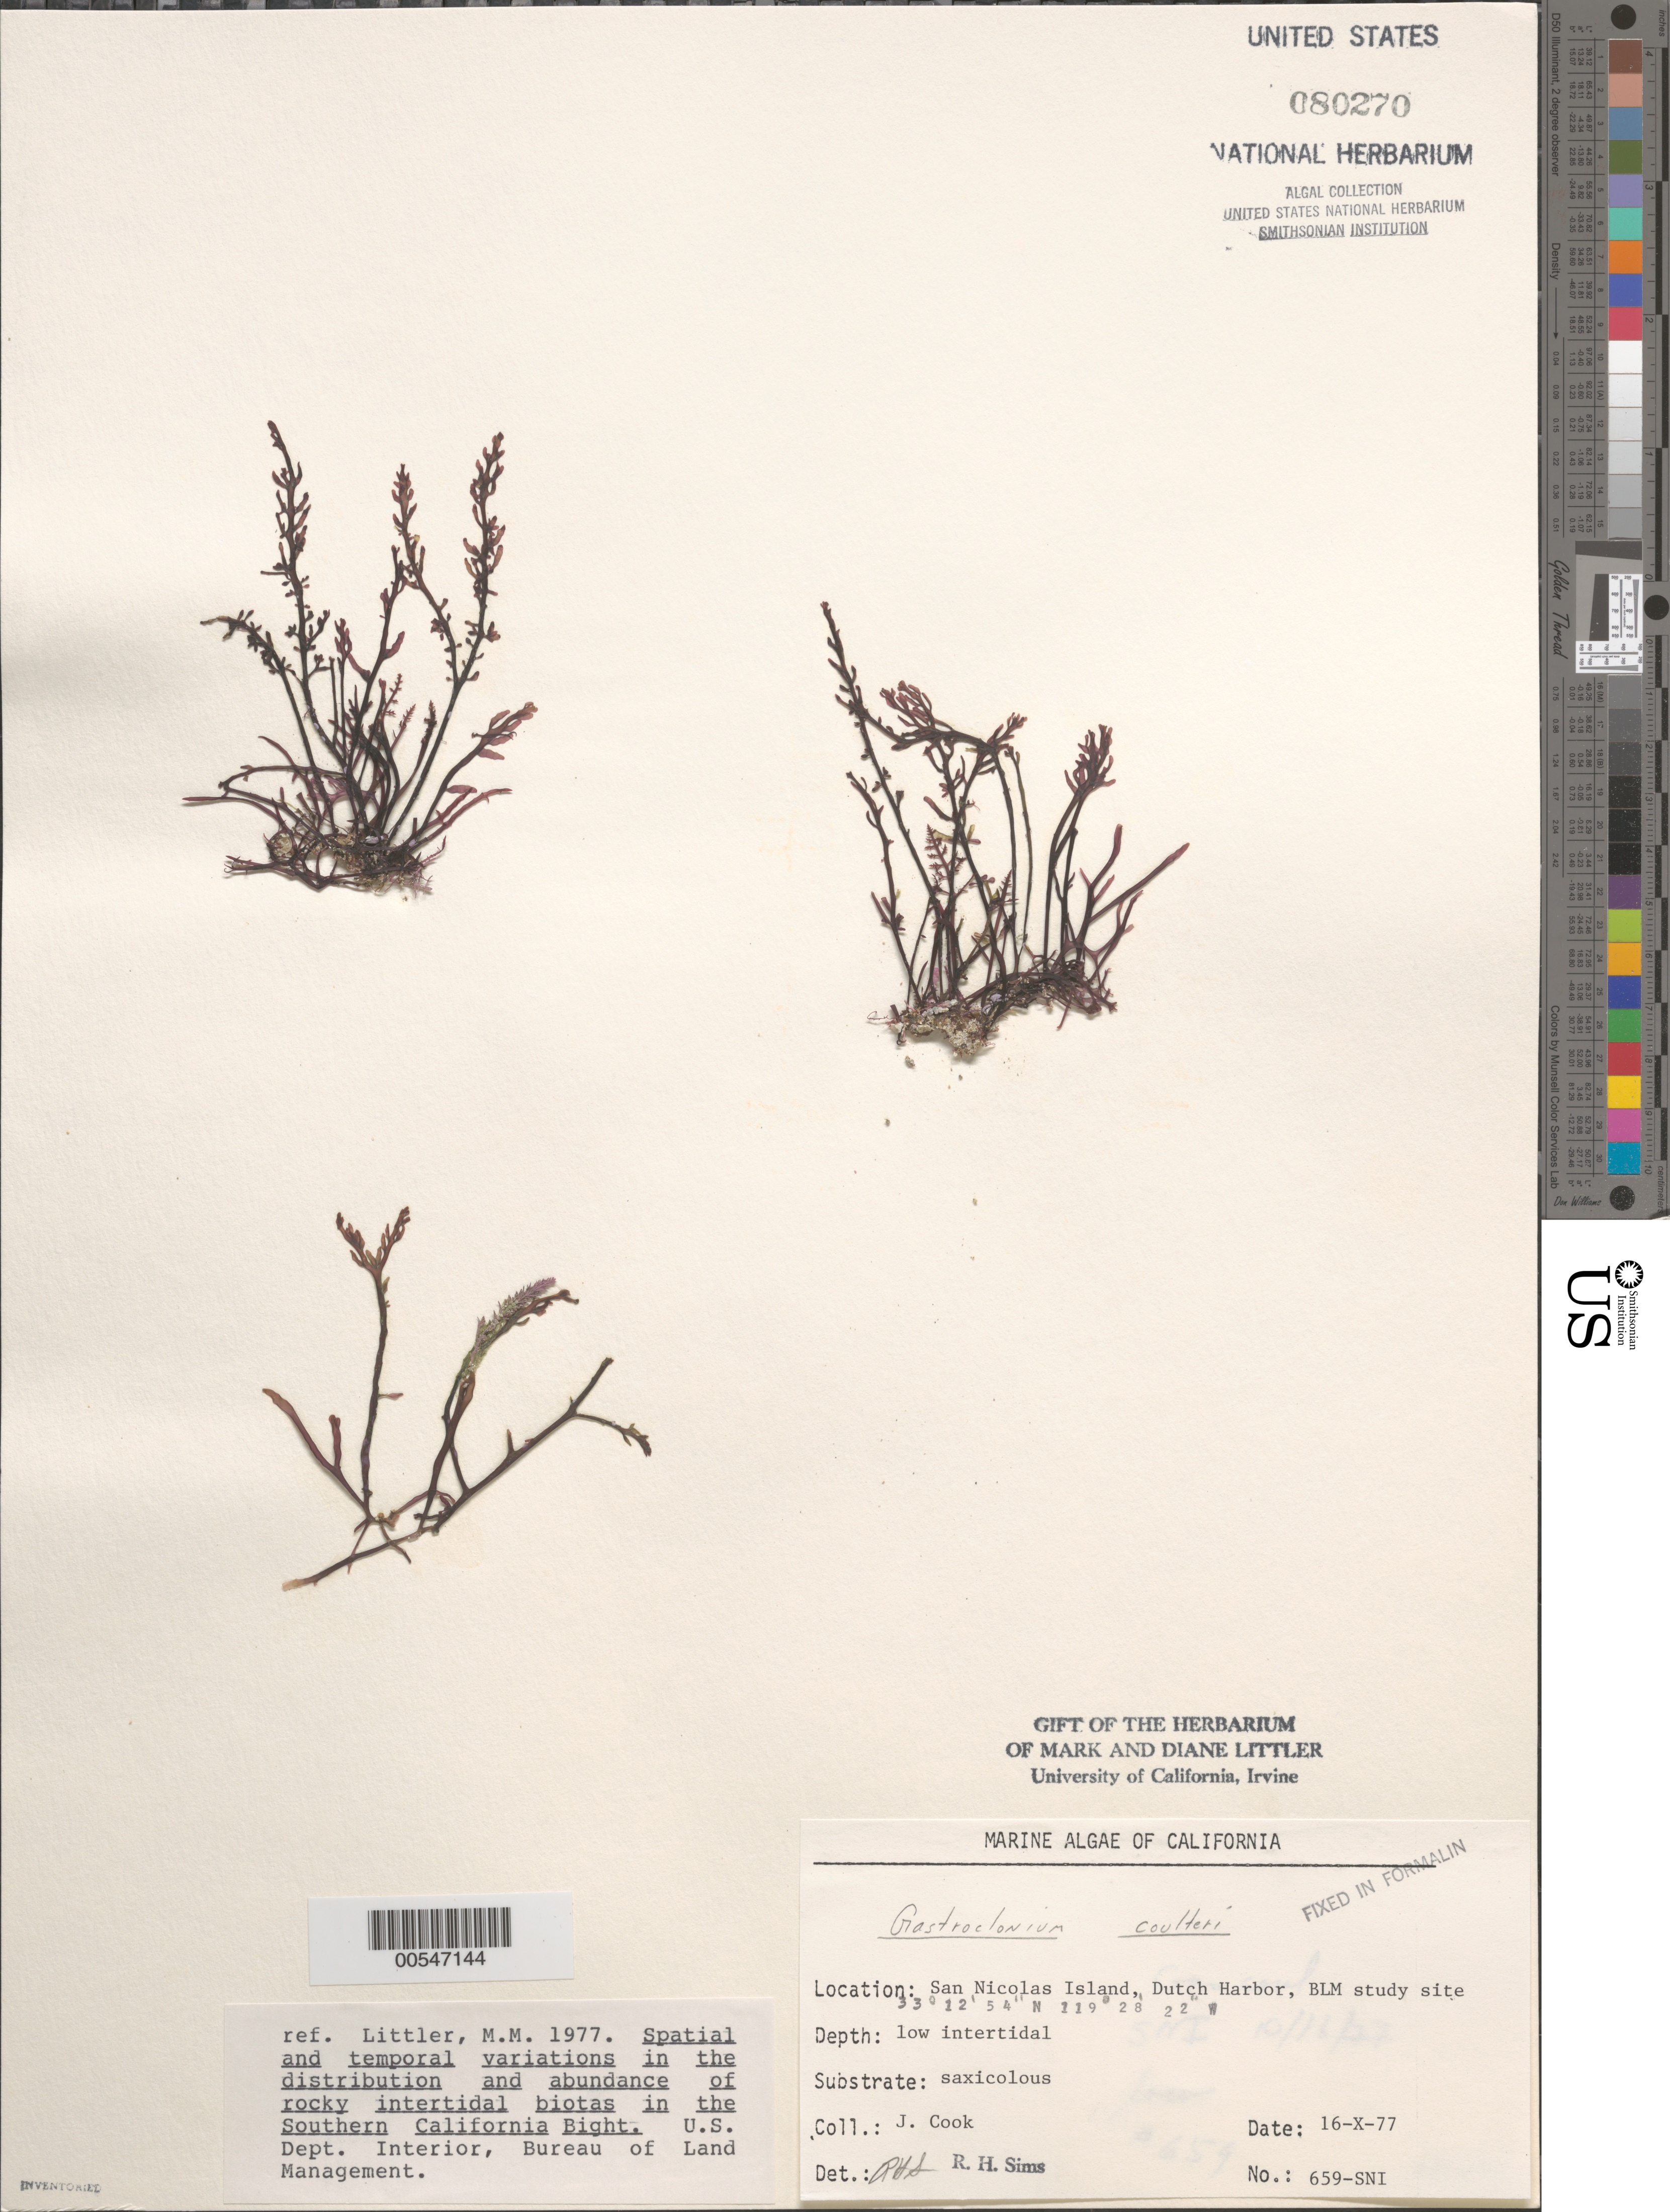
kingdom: Plantae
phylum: Rhodophyta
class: Florideophyceae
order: Rhodymeniales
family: Champiaceae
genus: Neogastroclonium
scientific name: Neogastroclonium subarticulatum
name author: (Turner) L. Le Gall et al.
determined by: Algae name updating Project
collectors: J. Cook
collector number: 659-sni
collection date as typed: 16 Oct 1977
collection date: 1977-10-16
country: United States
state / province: California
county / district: Ventura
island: San Nicolas Island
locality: Dutch Harbor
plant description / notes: BLM-SOCALBIGHT Rocky Intertidal Survey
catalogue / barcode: US 80270